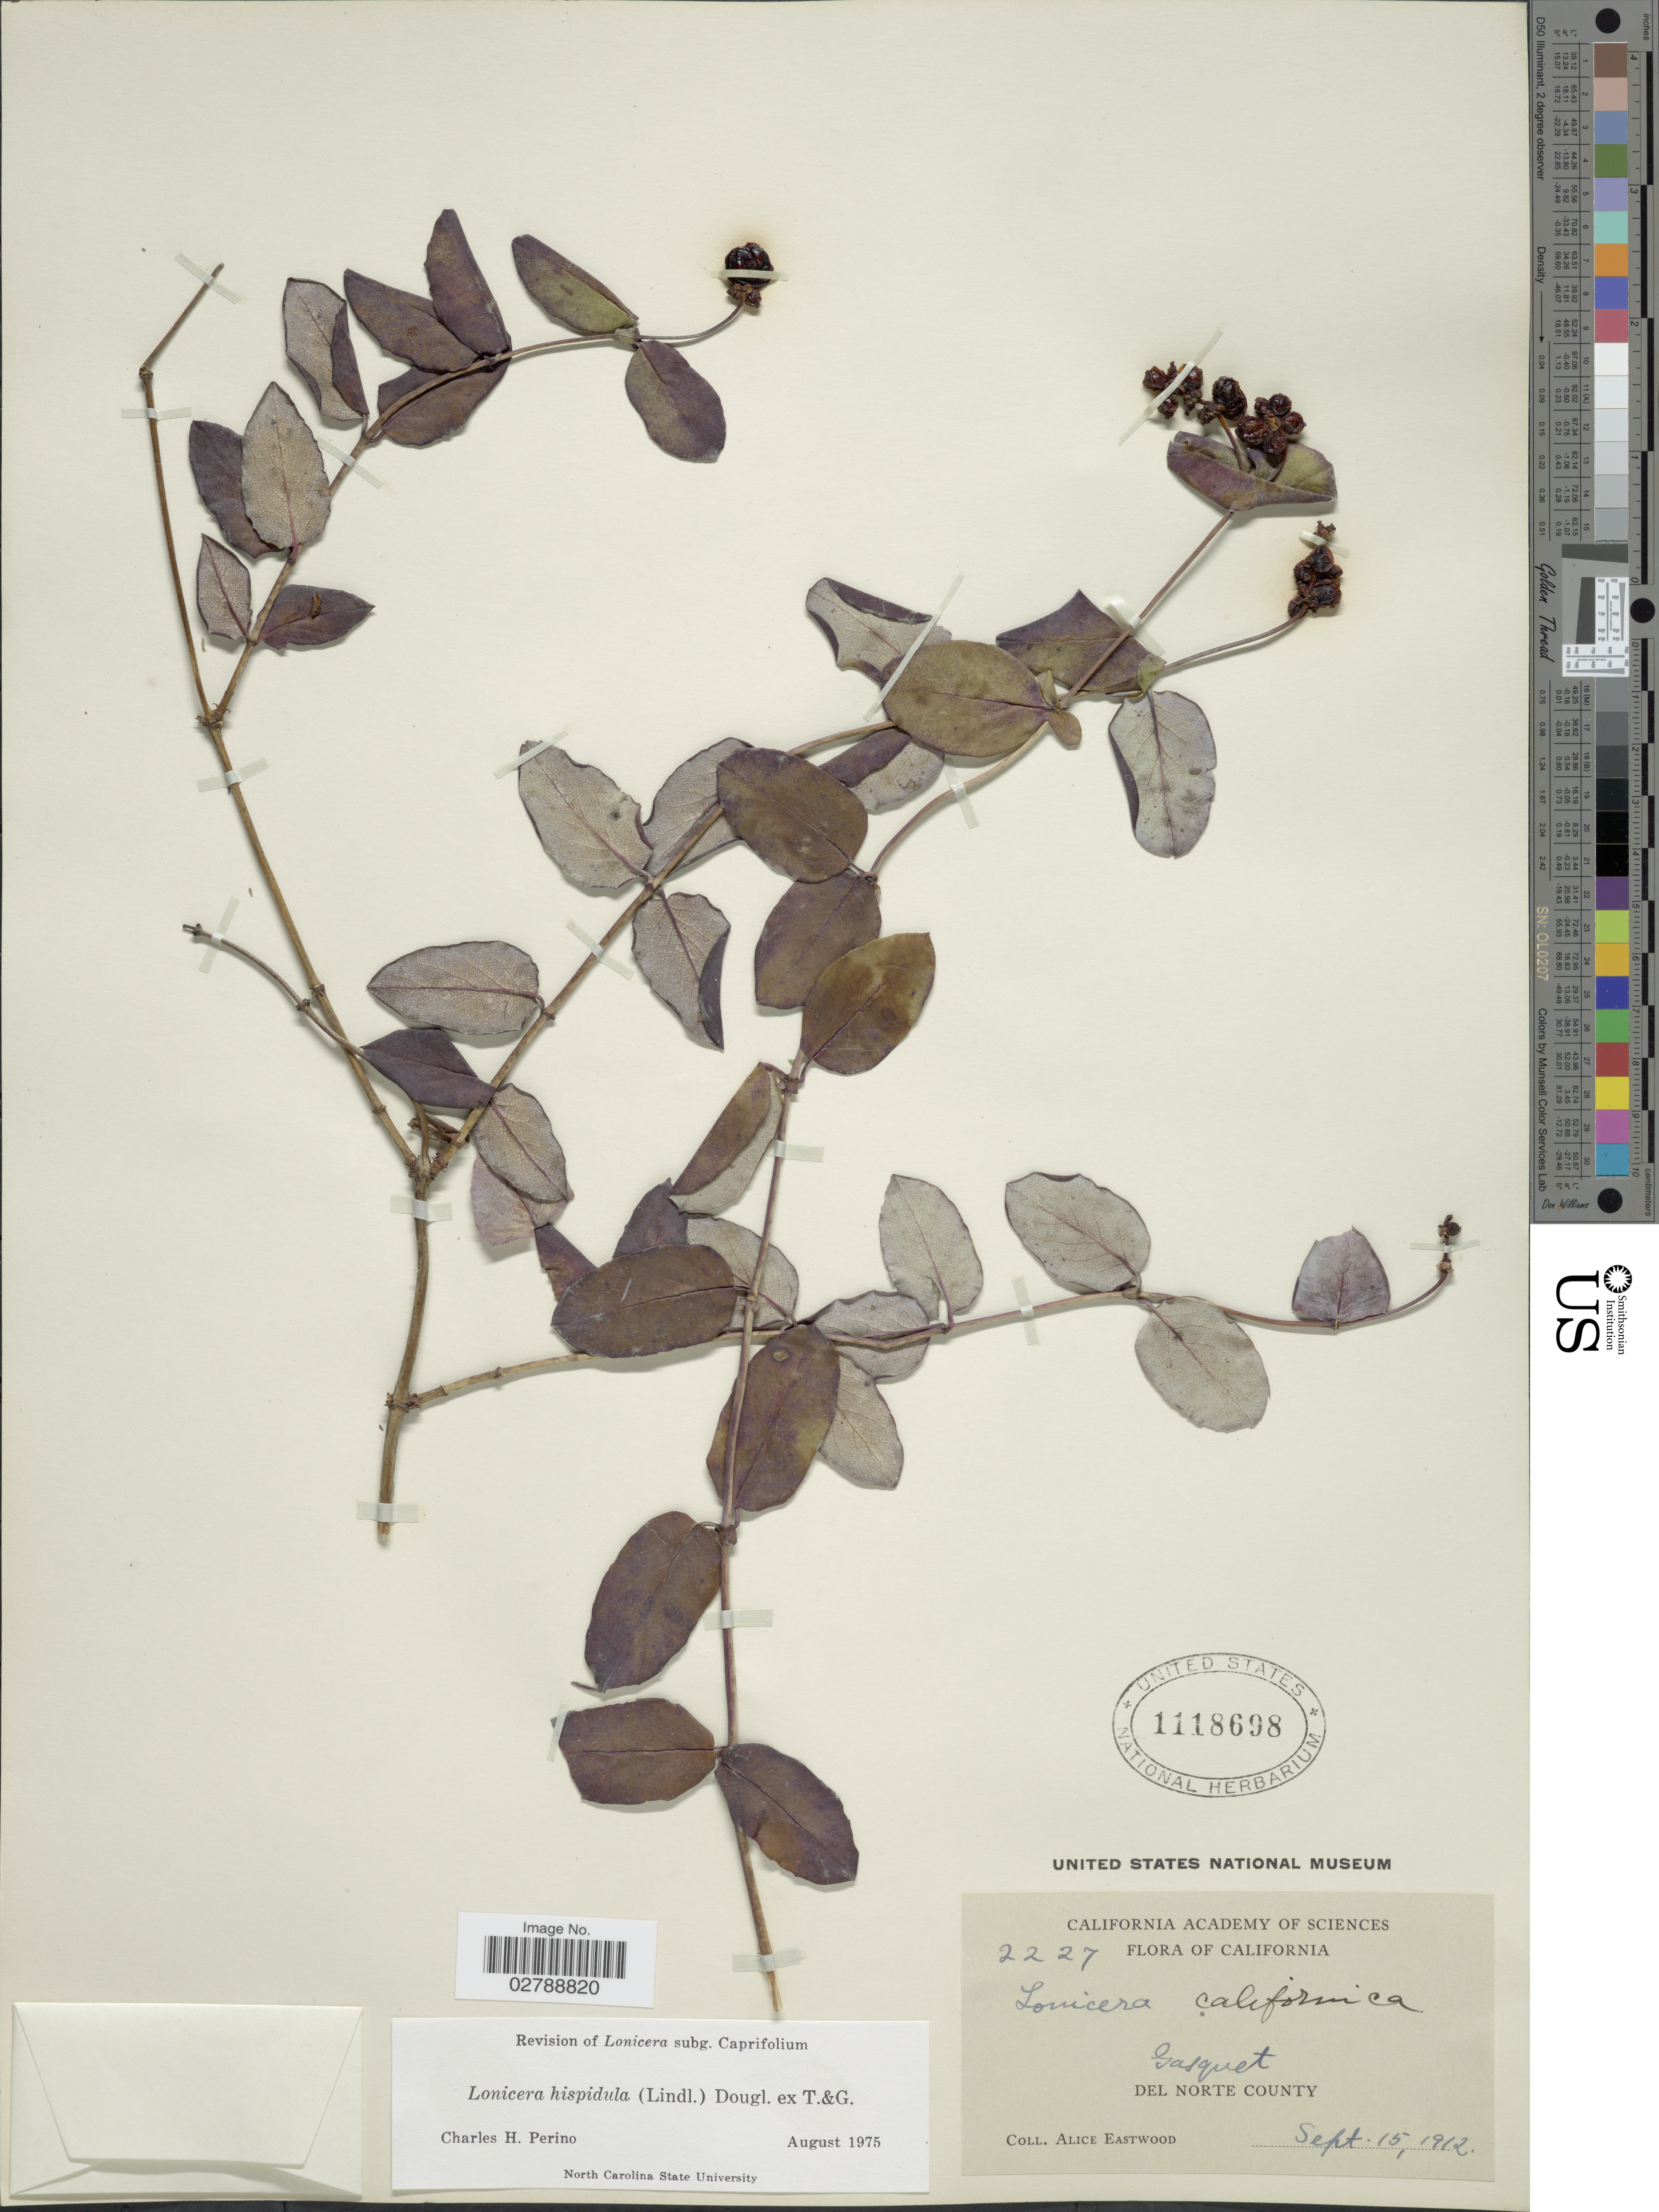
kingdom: Plantae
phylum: Tracheophyta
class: Magnoliopsida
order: Dipsacales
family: Caprifoliaceae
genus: Lonicera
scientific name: Lonicera californica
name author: Torr. & A. Gray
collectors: A. Eastwood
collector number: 2227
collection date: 1912-09-15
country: United States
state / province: California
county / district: Del Norte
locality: Gasquet. Del Norte County.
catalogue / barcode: US 1118698